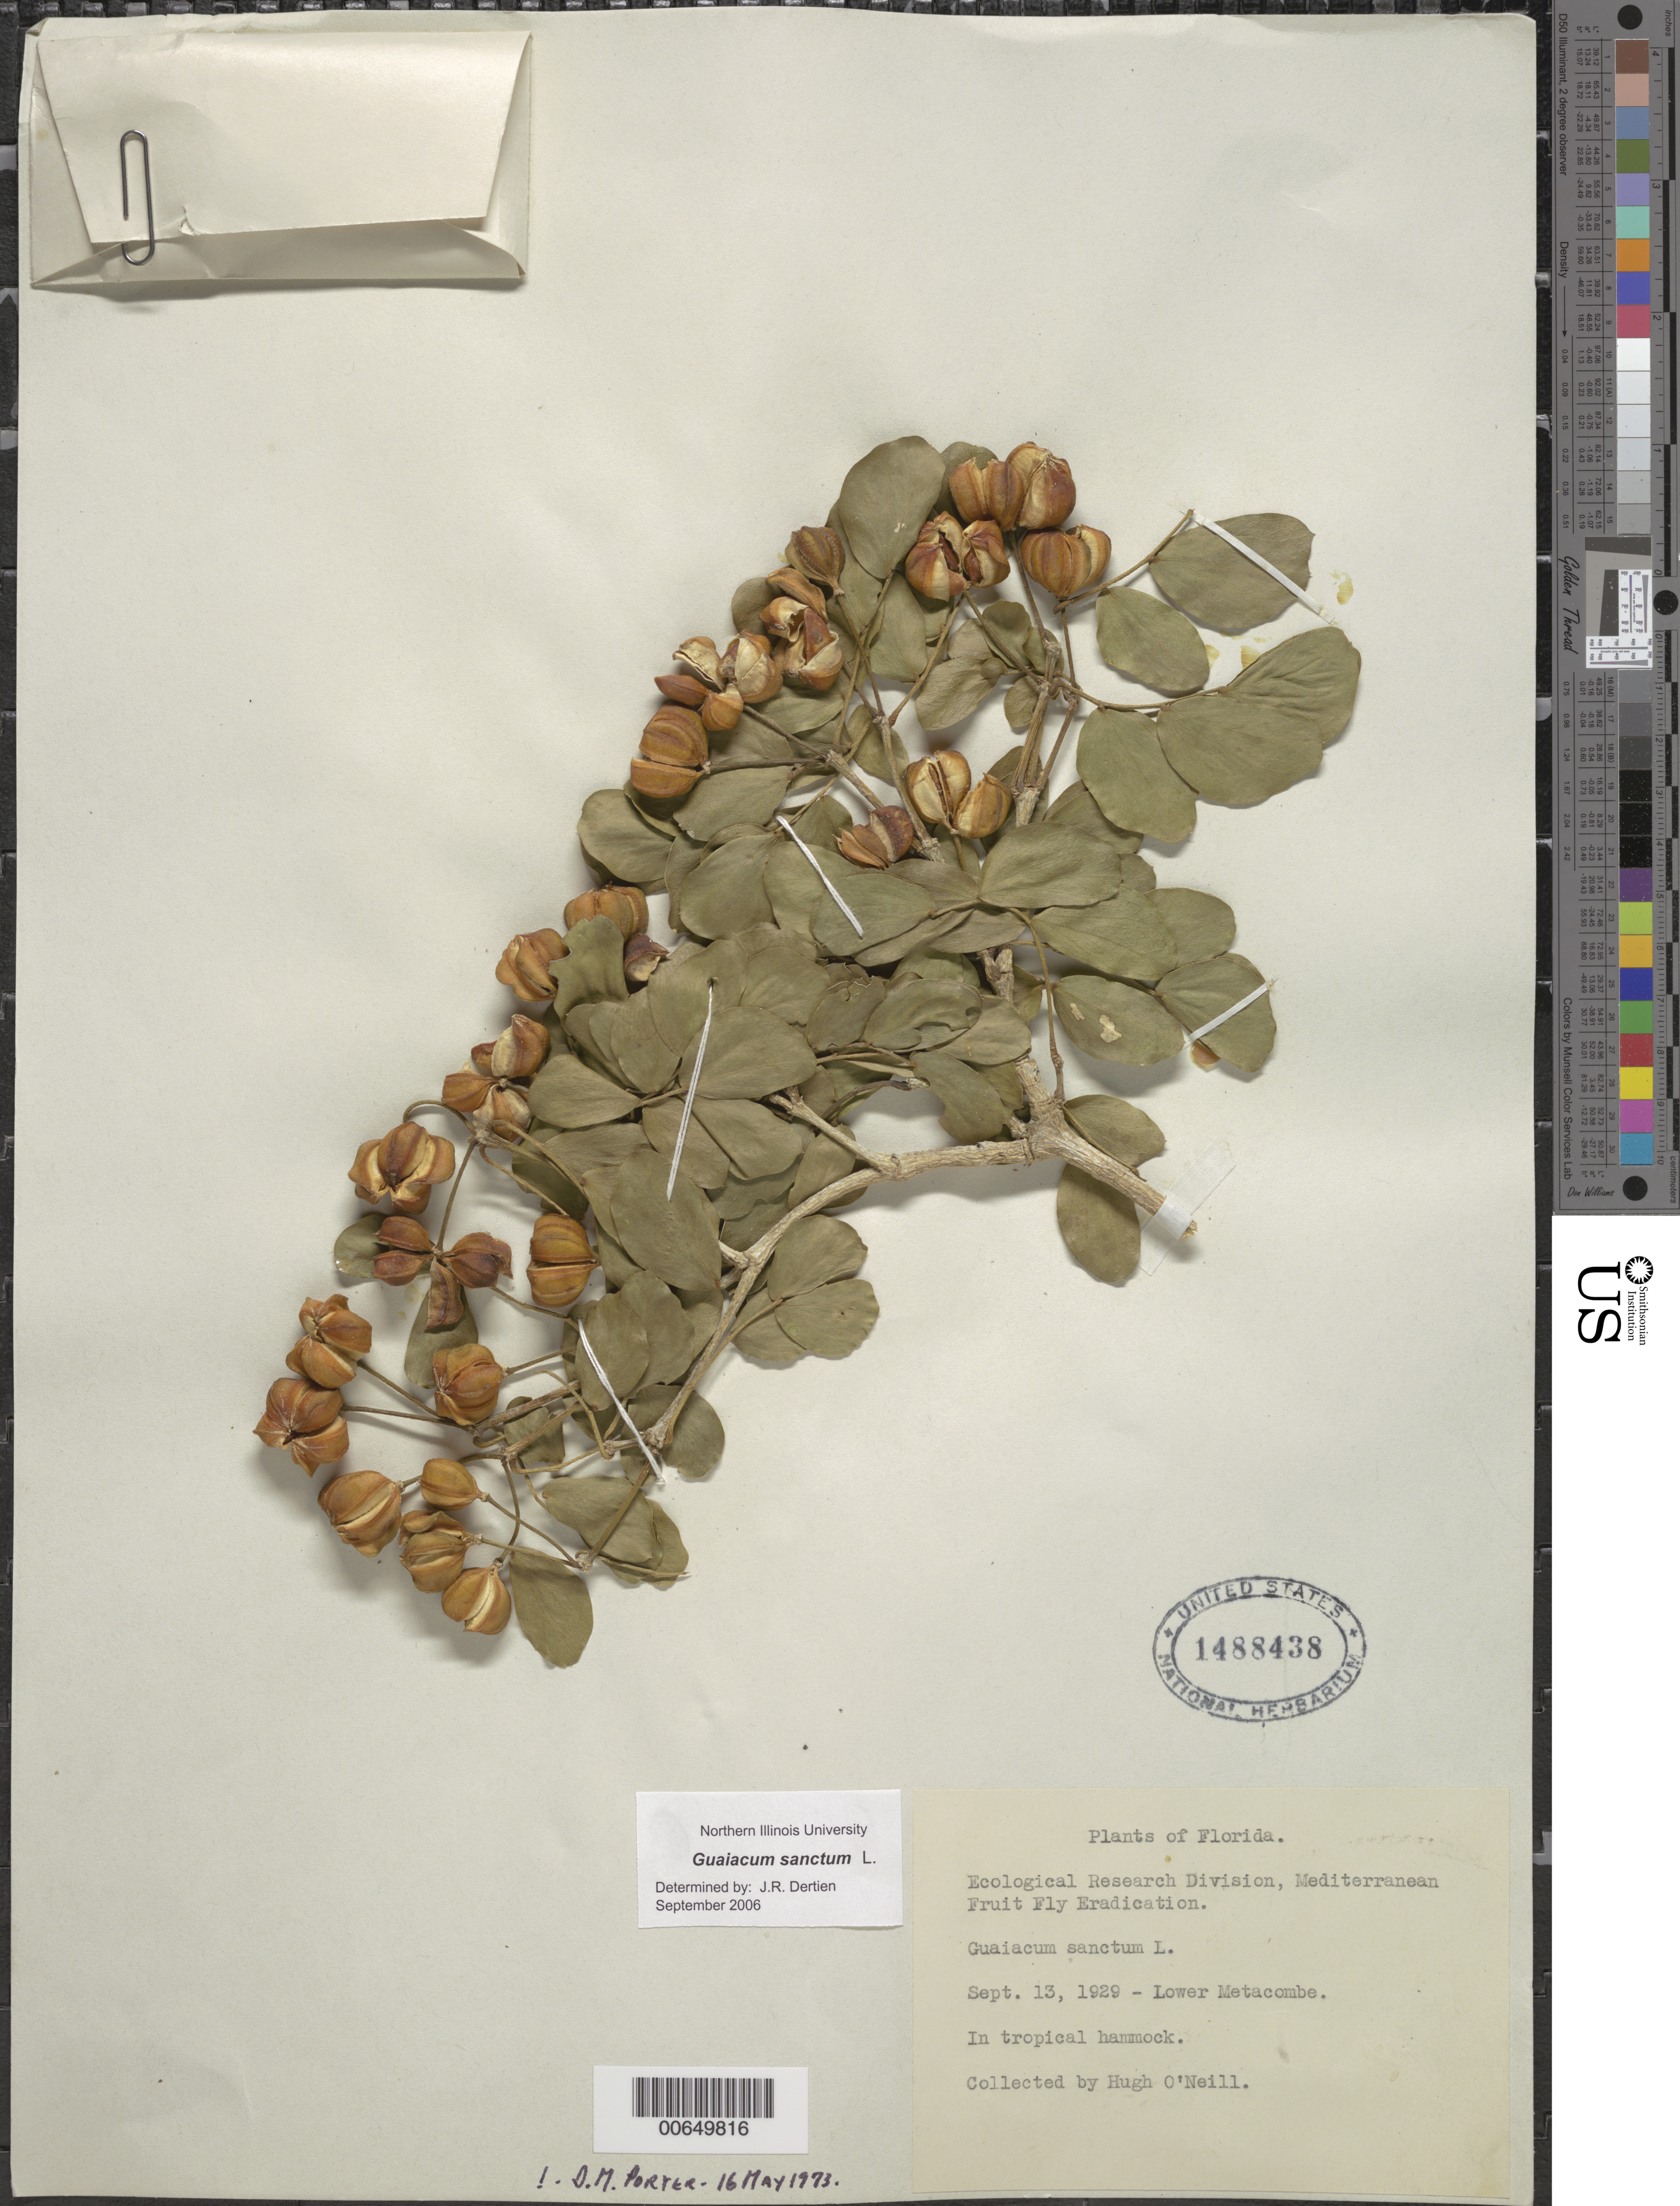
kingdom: Plantae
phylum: Tracheophyta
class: Magnoliopsida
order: Zygophyllales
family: Zygophyllaceae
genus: Guaiacum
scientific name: Guaiacum sanctum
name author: L.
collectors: H. O'Neill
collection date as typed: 13 Sep 1929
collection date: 1929-09-13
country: United States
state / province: Florida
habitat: In tropical hammock.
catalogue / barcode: US 1488438